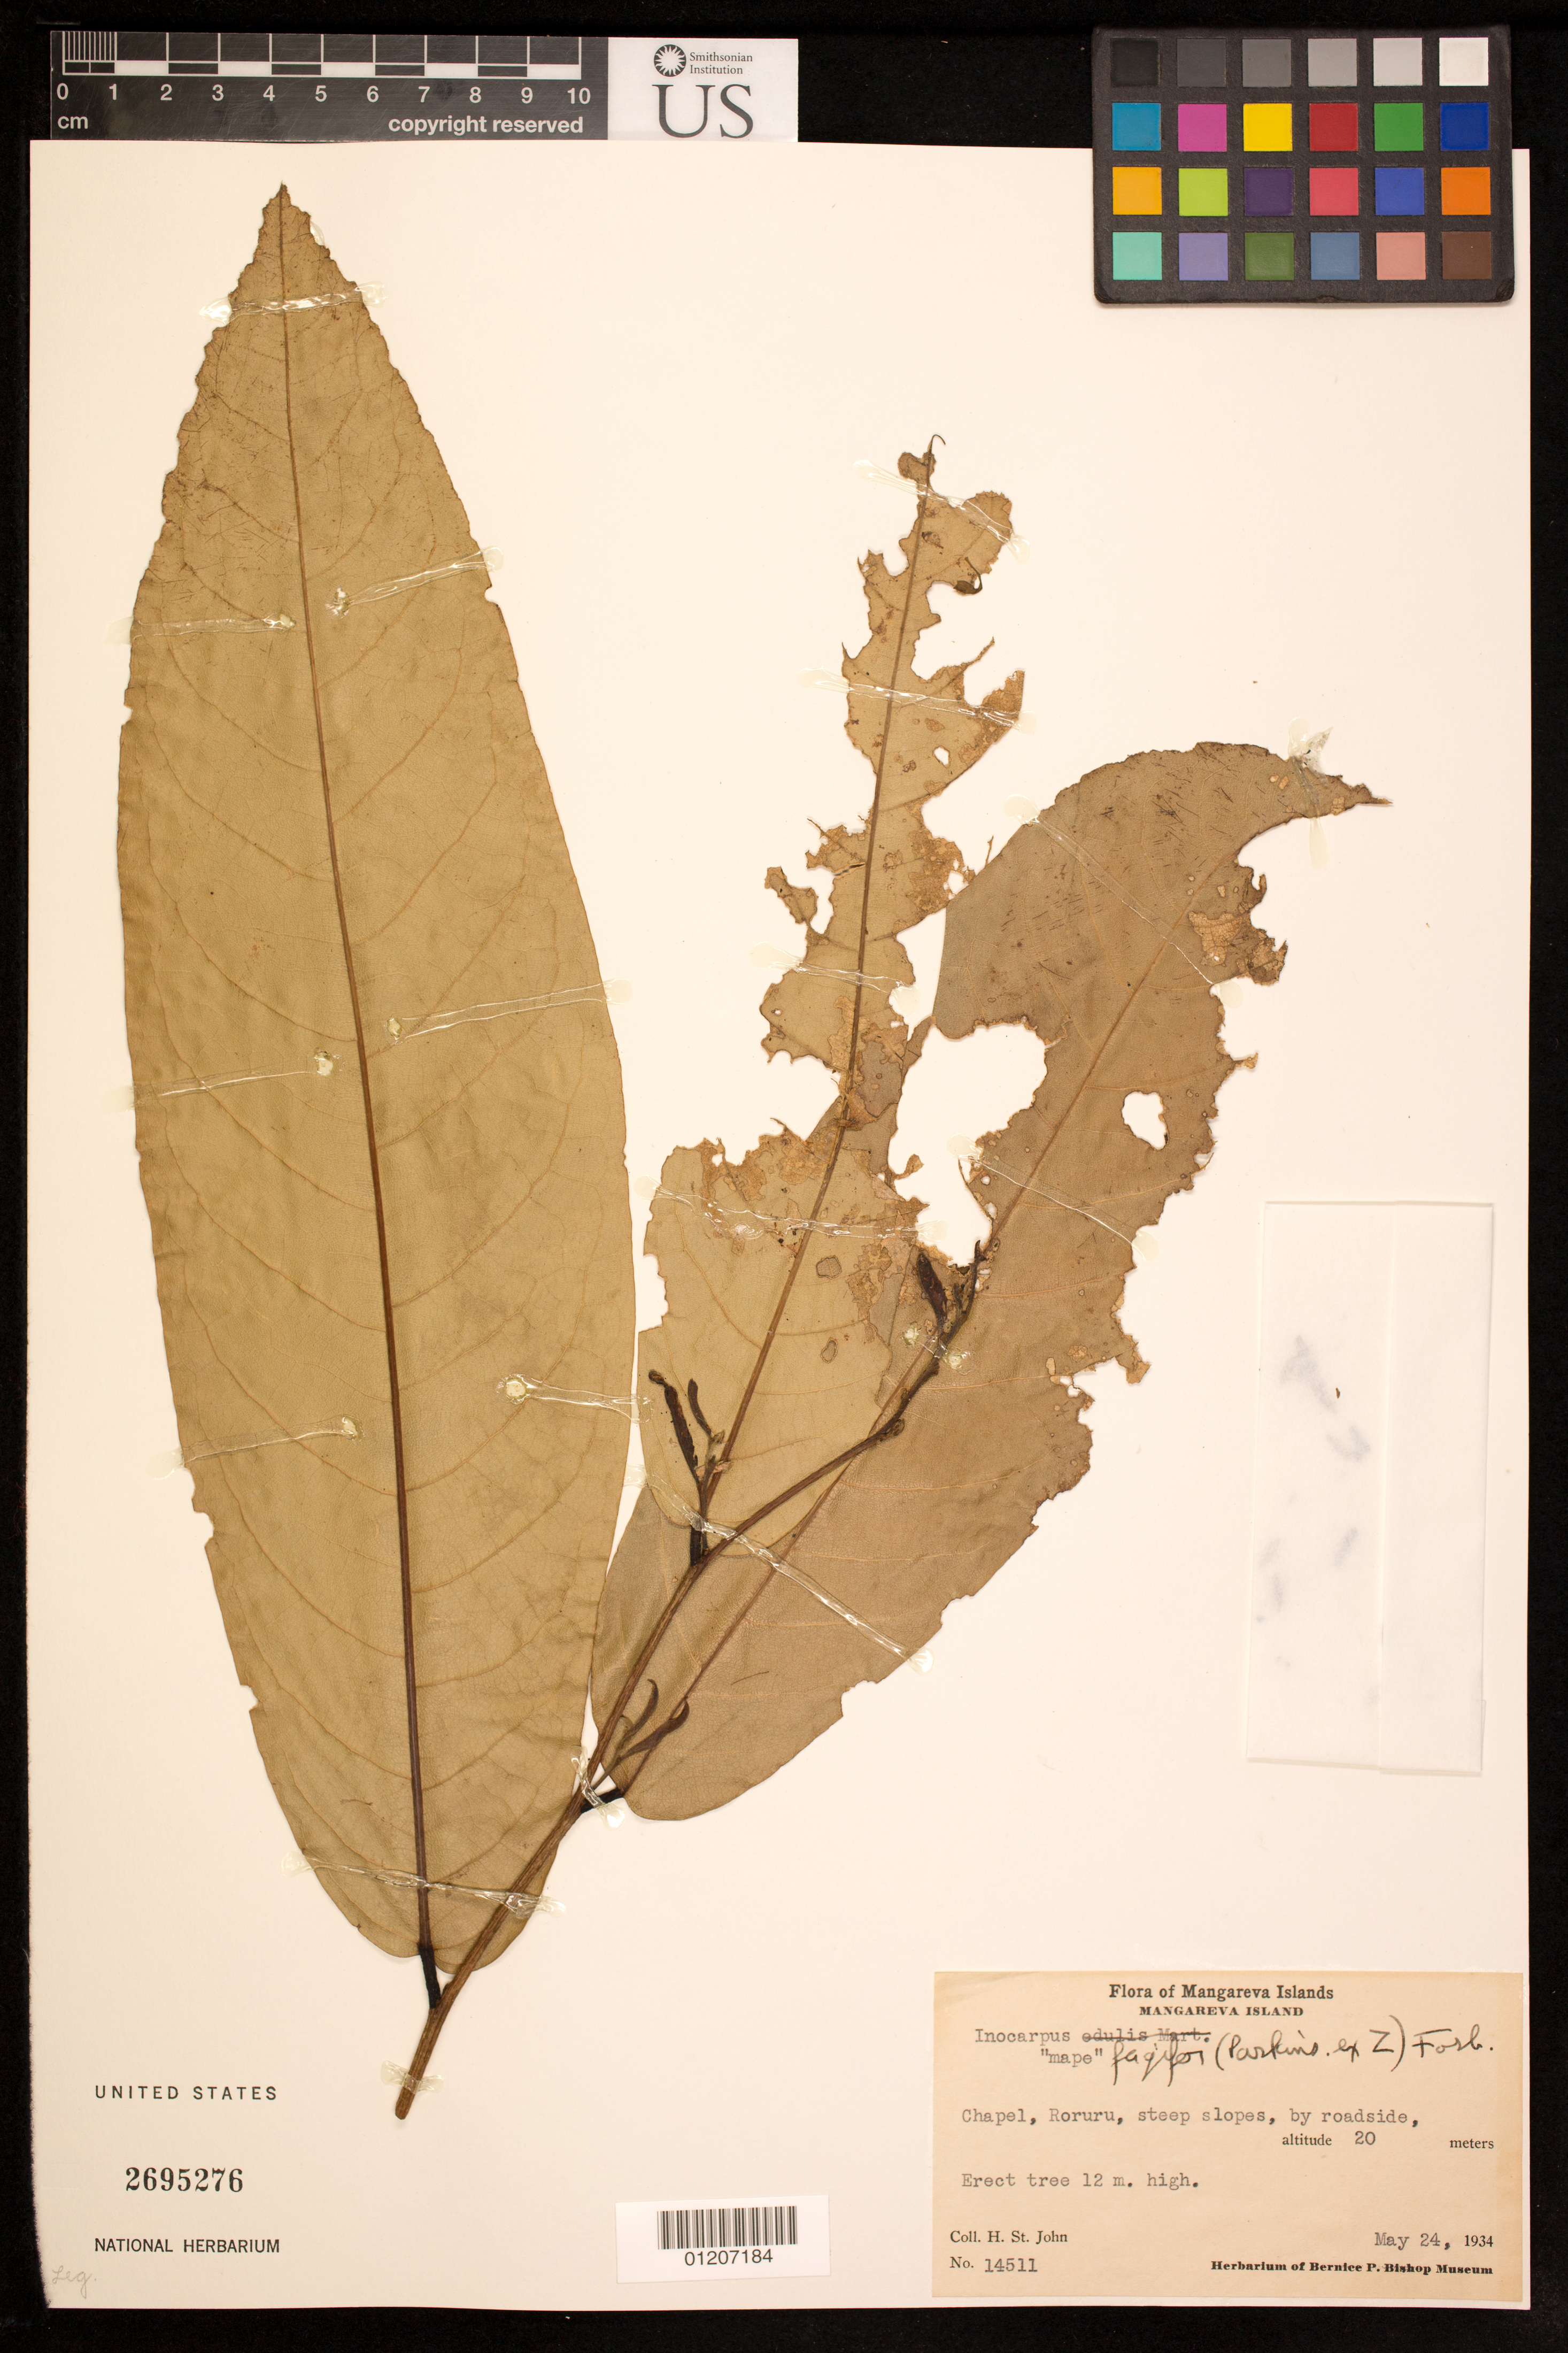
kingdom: Plantae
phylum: Tracheophyta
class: Magnoliopsida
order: Fabales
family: Fabaceae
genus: Inocarpus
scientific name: Inocarpus fagifer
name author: (Parkinson) Fosberg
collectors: H. St. John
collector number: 14511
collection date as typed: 24 May 1934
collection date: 1934-05-24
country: French Polynesia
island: Mangareva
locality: Chapel, Roruru, steep slopes, by roadside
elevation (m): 20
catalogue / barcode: US 2695276